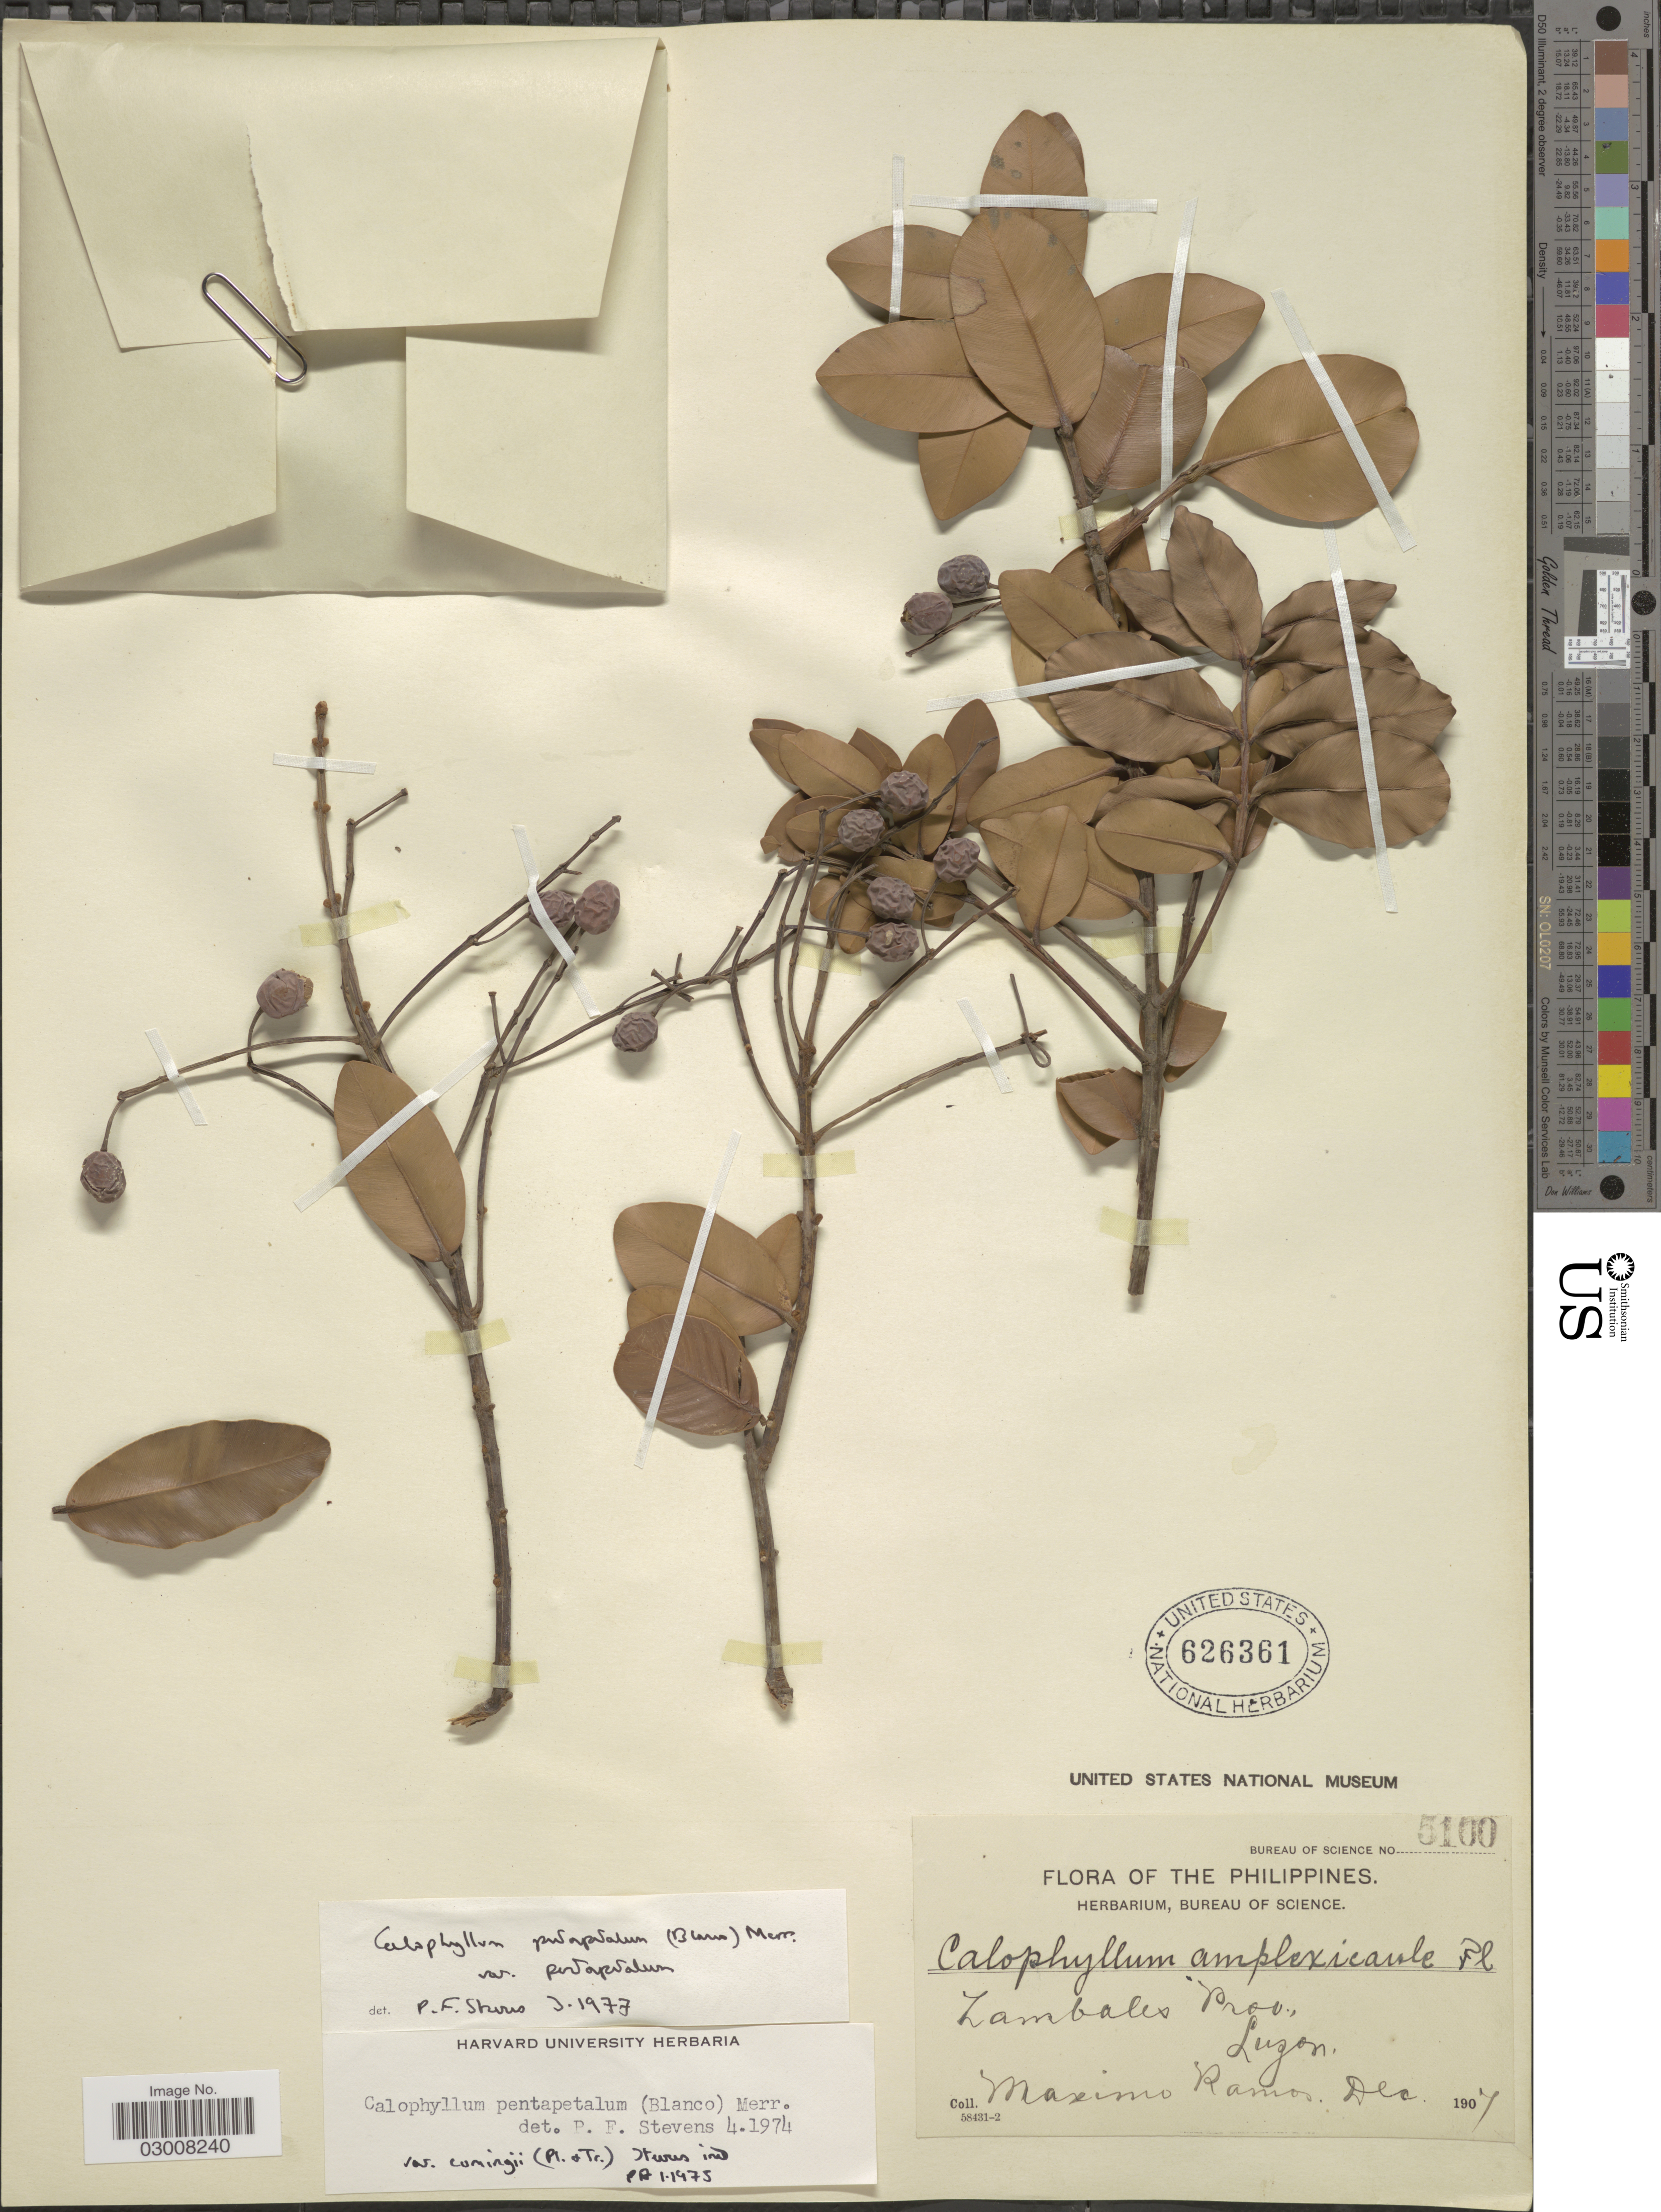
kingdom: Plantae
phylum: Tracheophyta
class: Magnoliopsida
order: Malpighiales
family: Calophyllaceae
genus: Calophyllum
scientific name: Calophyllum pentapetalum var. pentapetalum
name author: (Blanco) Merr.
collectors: M. Ramos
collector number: Bureau of Science 5100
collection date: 1907-12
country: Philippines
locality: Zambales Prov., Luzon.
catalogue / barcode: US 626361